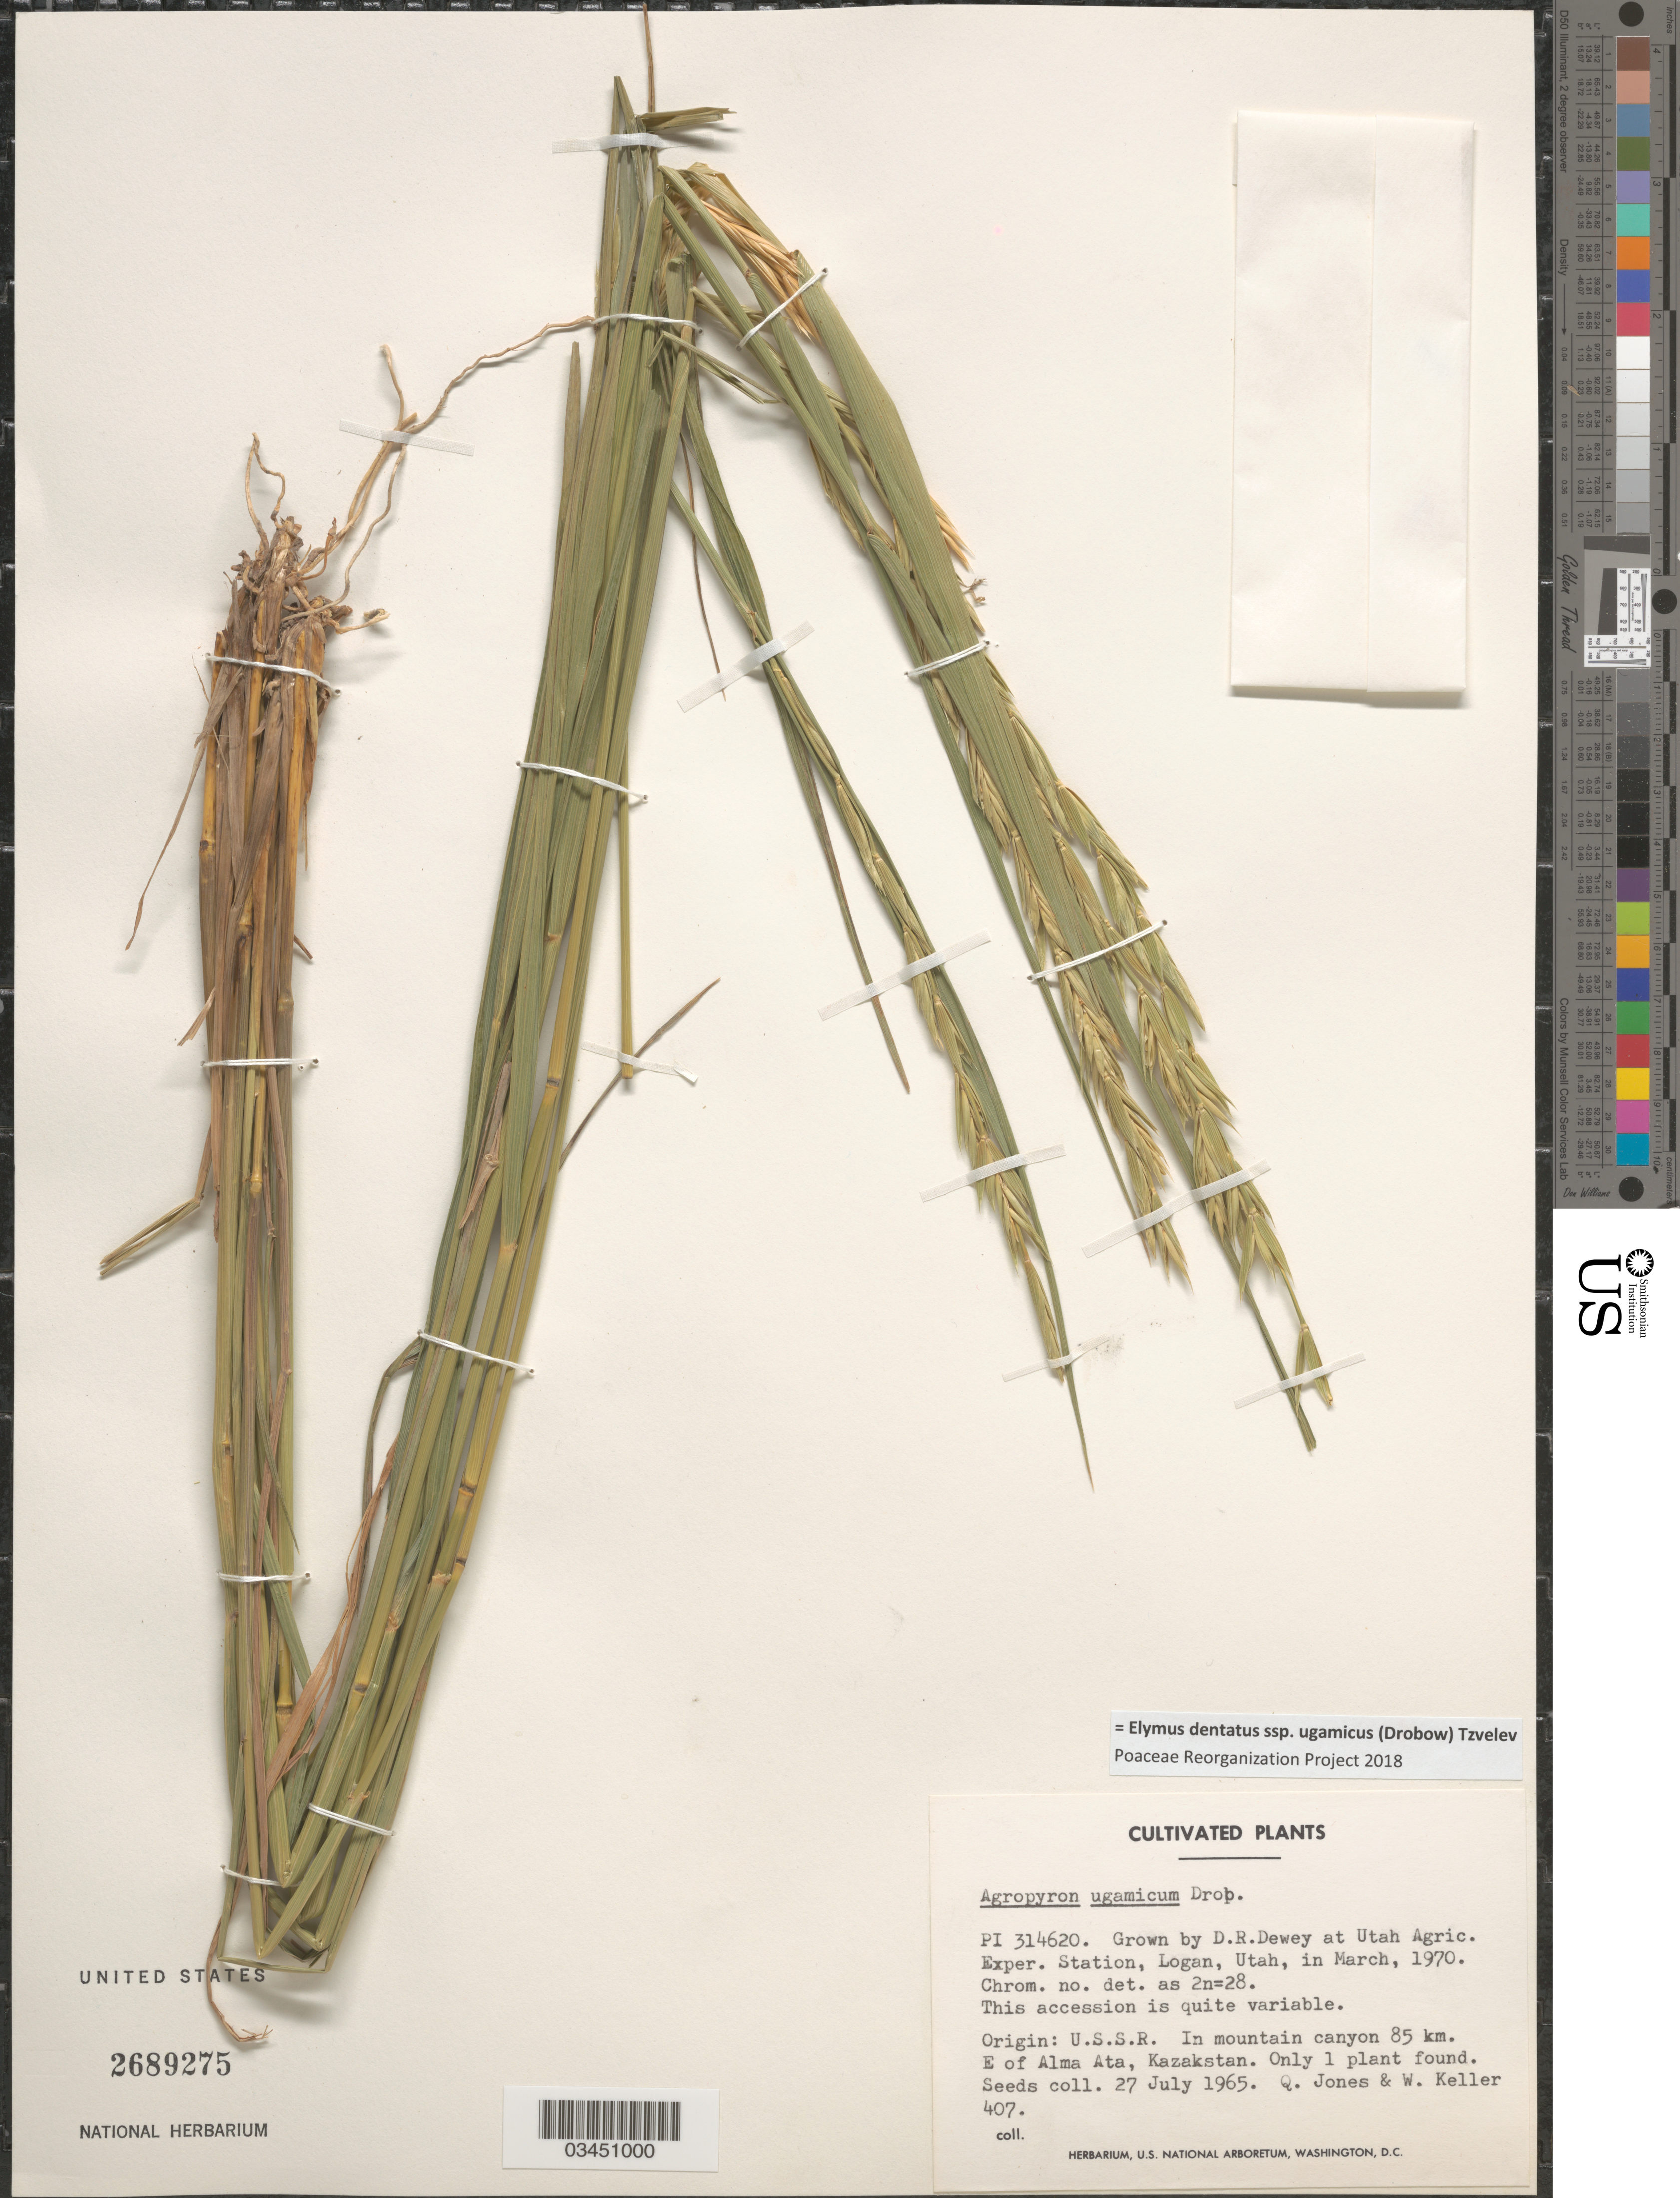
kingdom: Plantae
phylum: Tracheophyta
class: Liliopsida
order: Poales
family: Poaceae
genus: Elymus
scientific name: Elymus dentatus subsp. ugamicus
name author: (Drobow) Tzvelev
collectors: D. Dewey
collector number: PI314620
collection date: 1970-03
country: United States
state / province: Utah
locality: At Utah Agric. Exper. Station, Logan.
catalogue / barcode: US 2689275